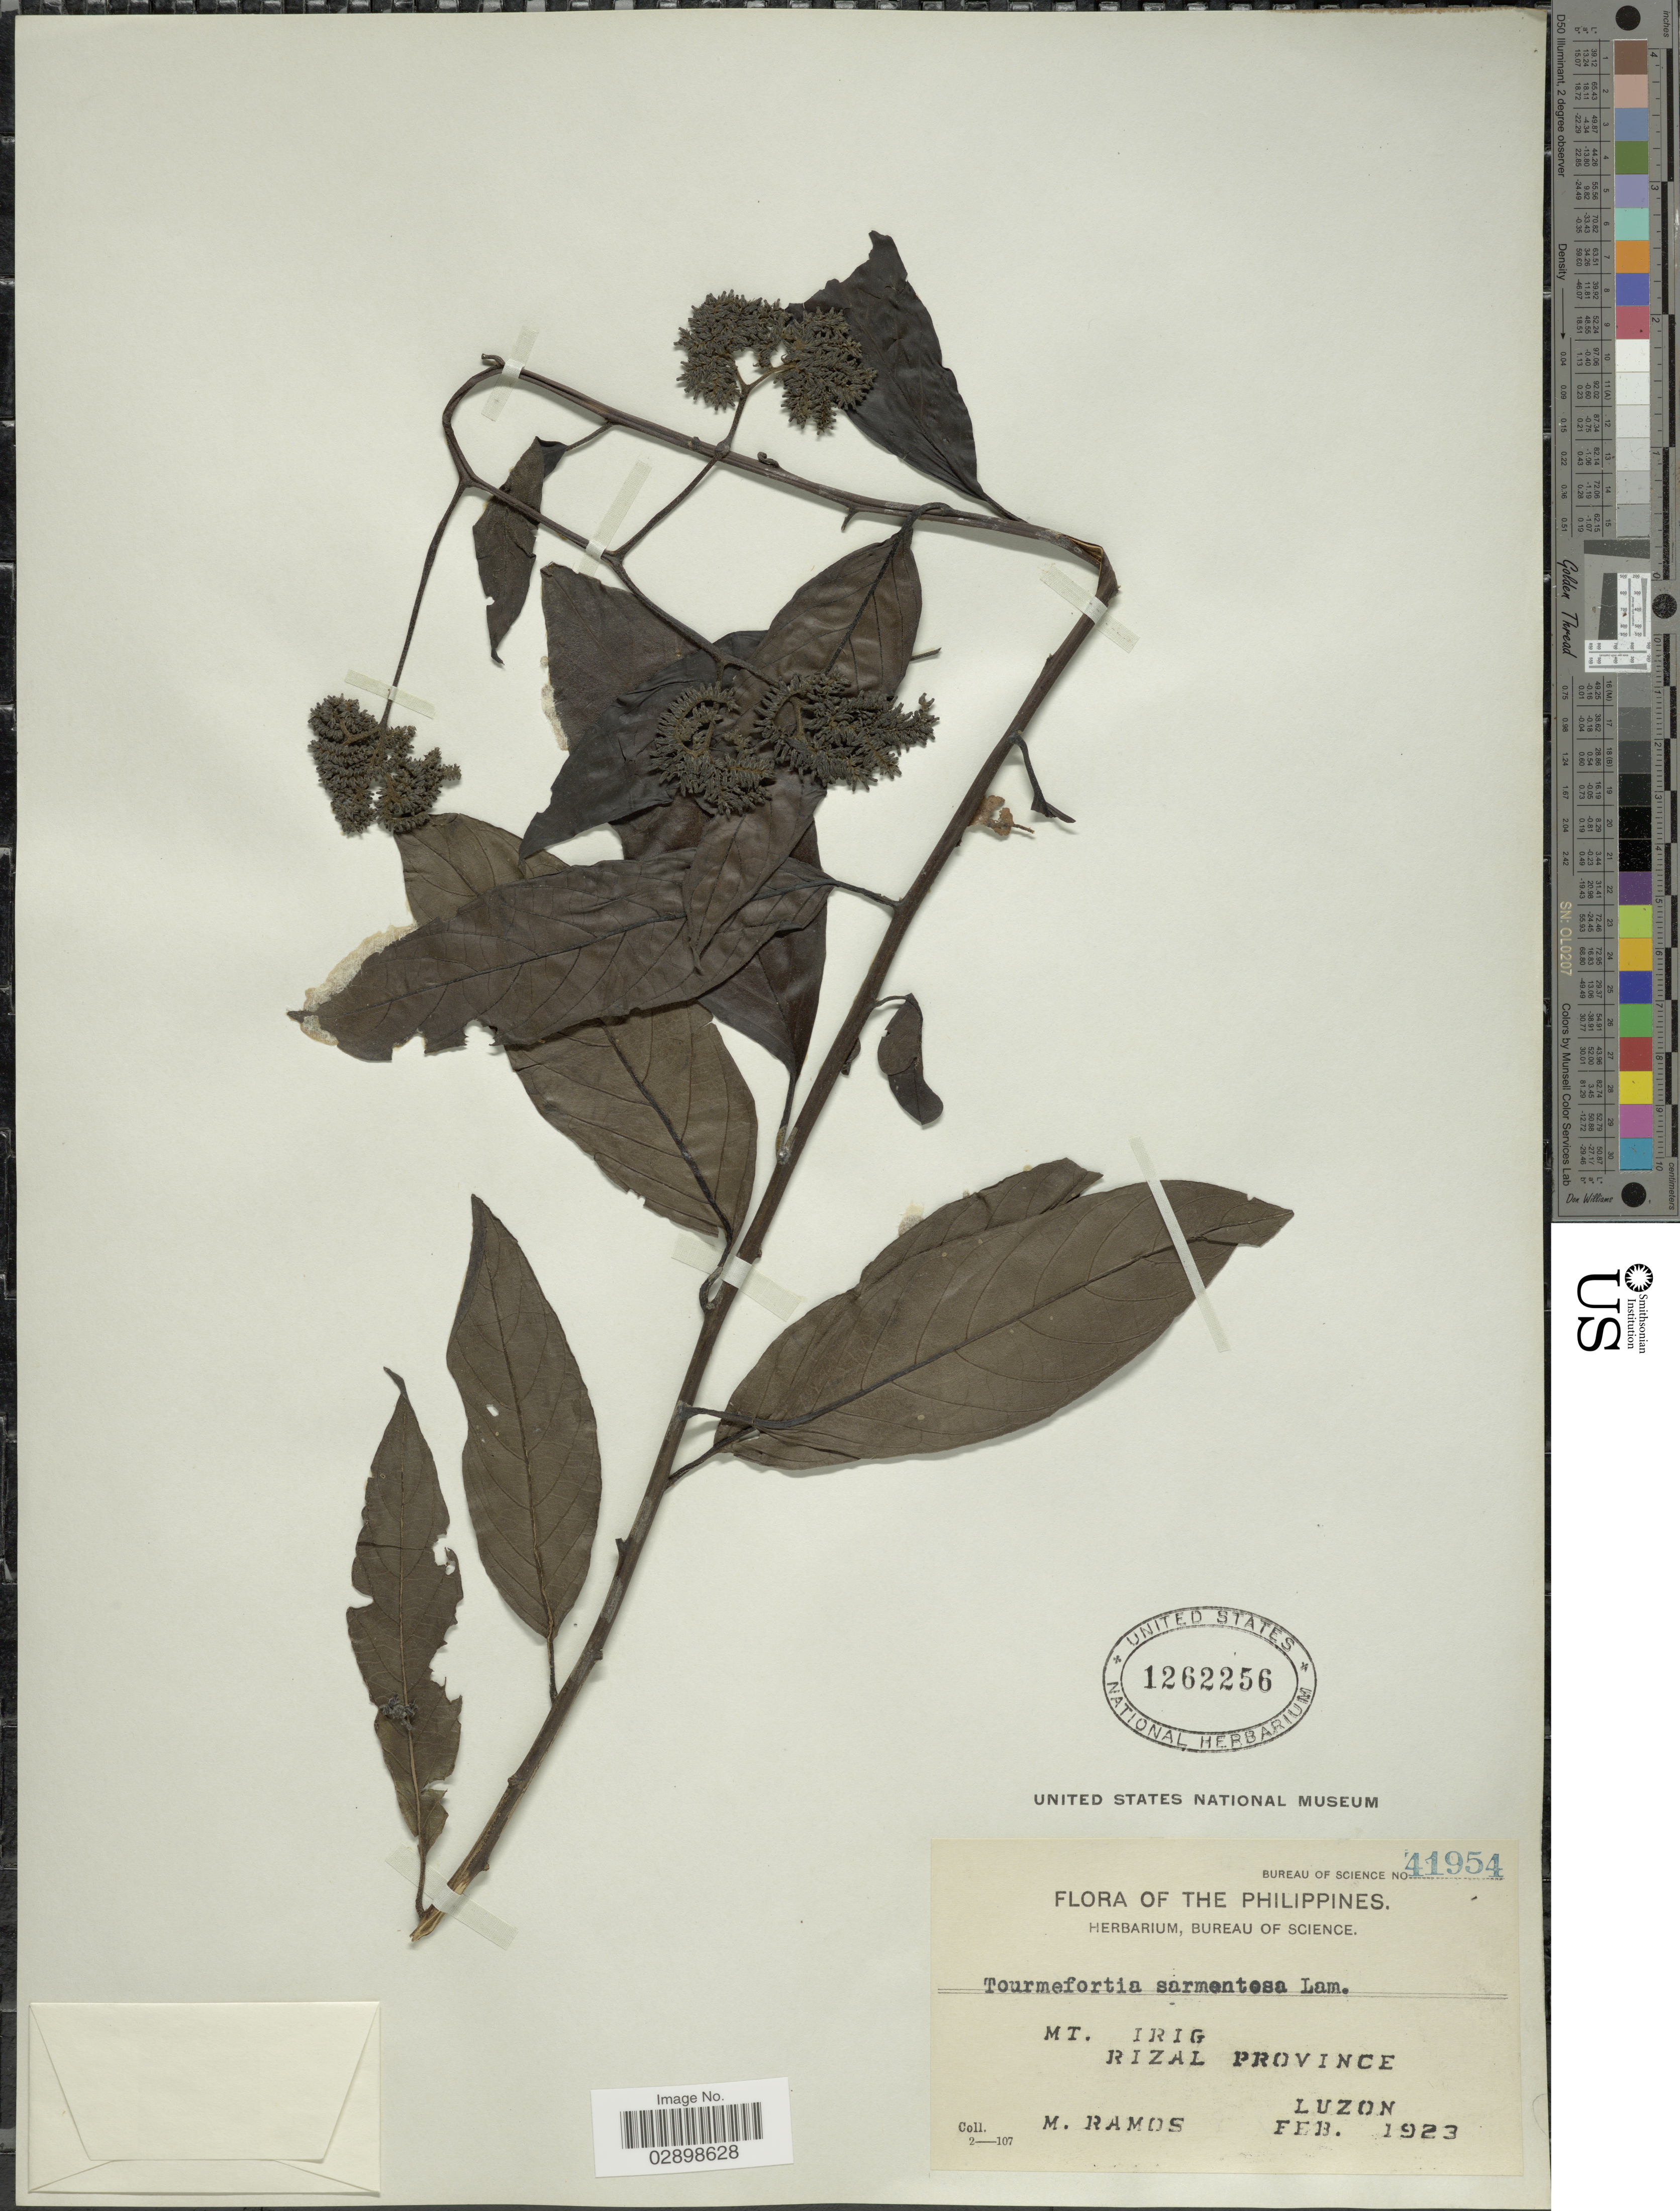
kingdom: Plantae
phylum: Tracheophyta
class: Magnoliopsida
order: Boraginales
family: Heliotropiaceae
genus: Tournefortia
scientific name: Tournefortia sarmentosa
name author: Lam.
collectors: M. Ramos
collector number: Bureau of Science 41954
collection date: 1923-02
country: Philippines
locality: Mt. Irig, Rizal Province. Luzon.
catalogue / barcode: US 1262256